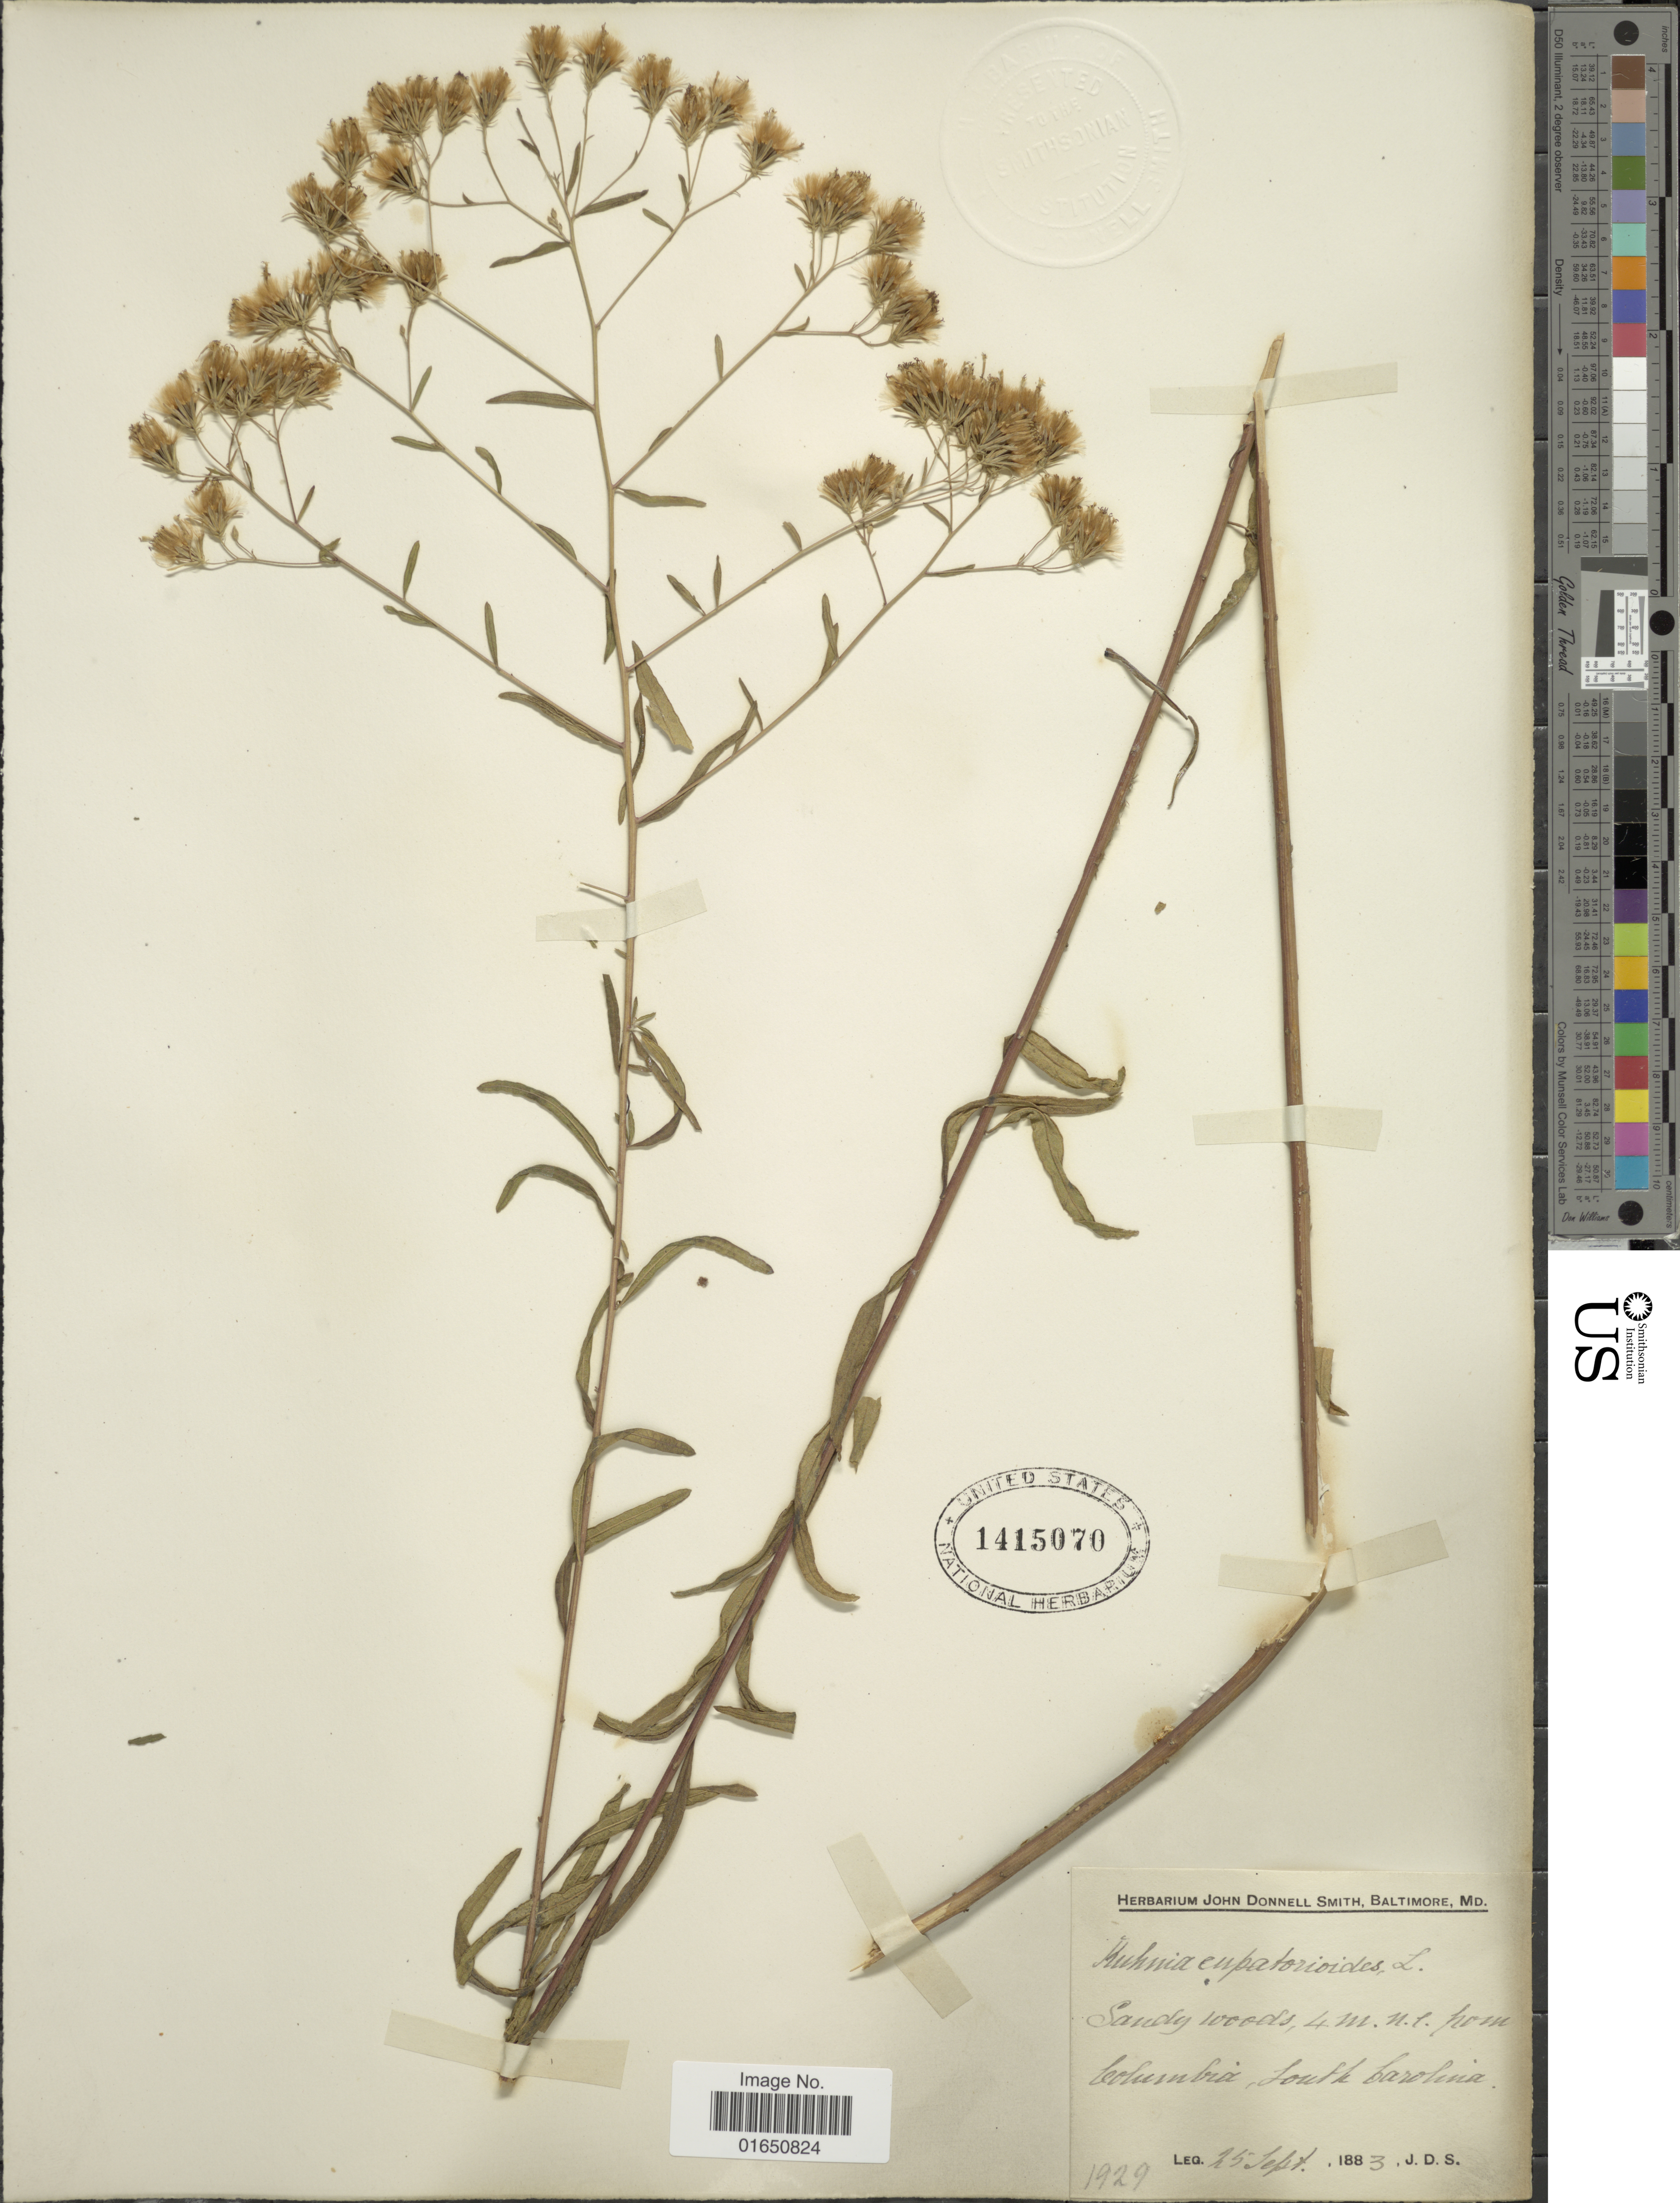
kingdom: Plantae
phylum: Tracheophyta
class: Magnoliopsida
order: Asterales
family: Asteraceae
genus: Brickellia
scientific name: Brickellia eupatorioides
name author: (L.) Shinners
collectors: J. Donnell Smith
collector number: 1929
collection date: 1883-09-25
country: United States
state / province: South Carolina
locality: Sandy woods, 4 m.n.e. from Columbia, South Carolina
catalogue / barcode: US 1415070